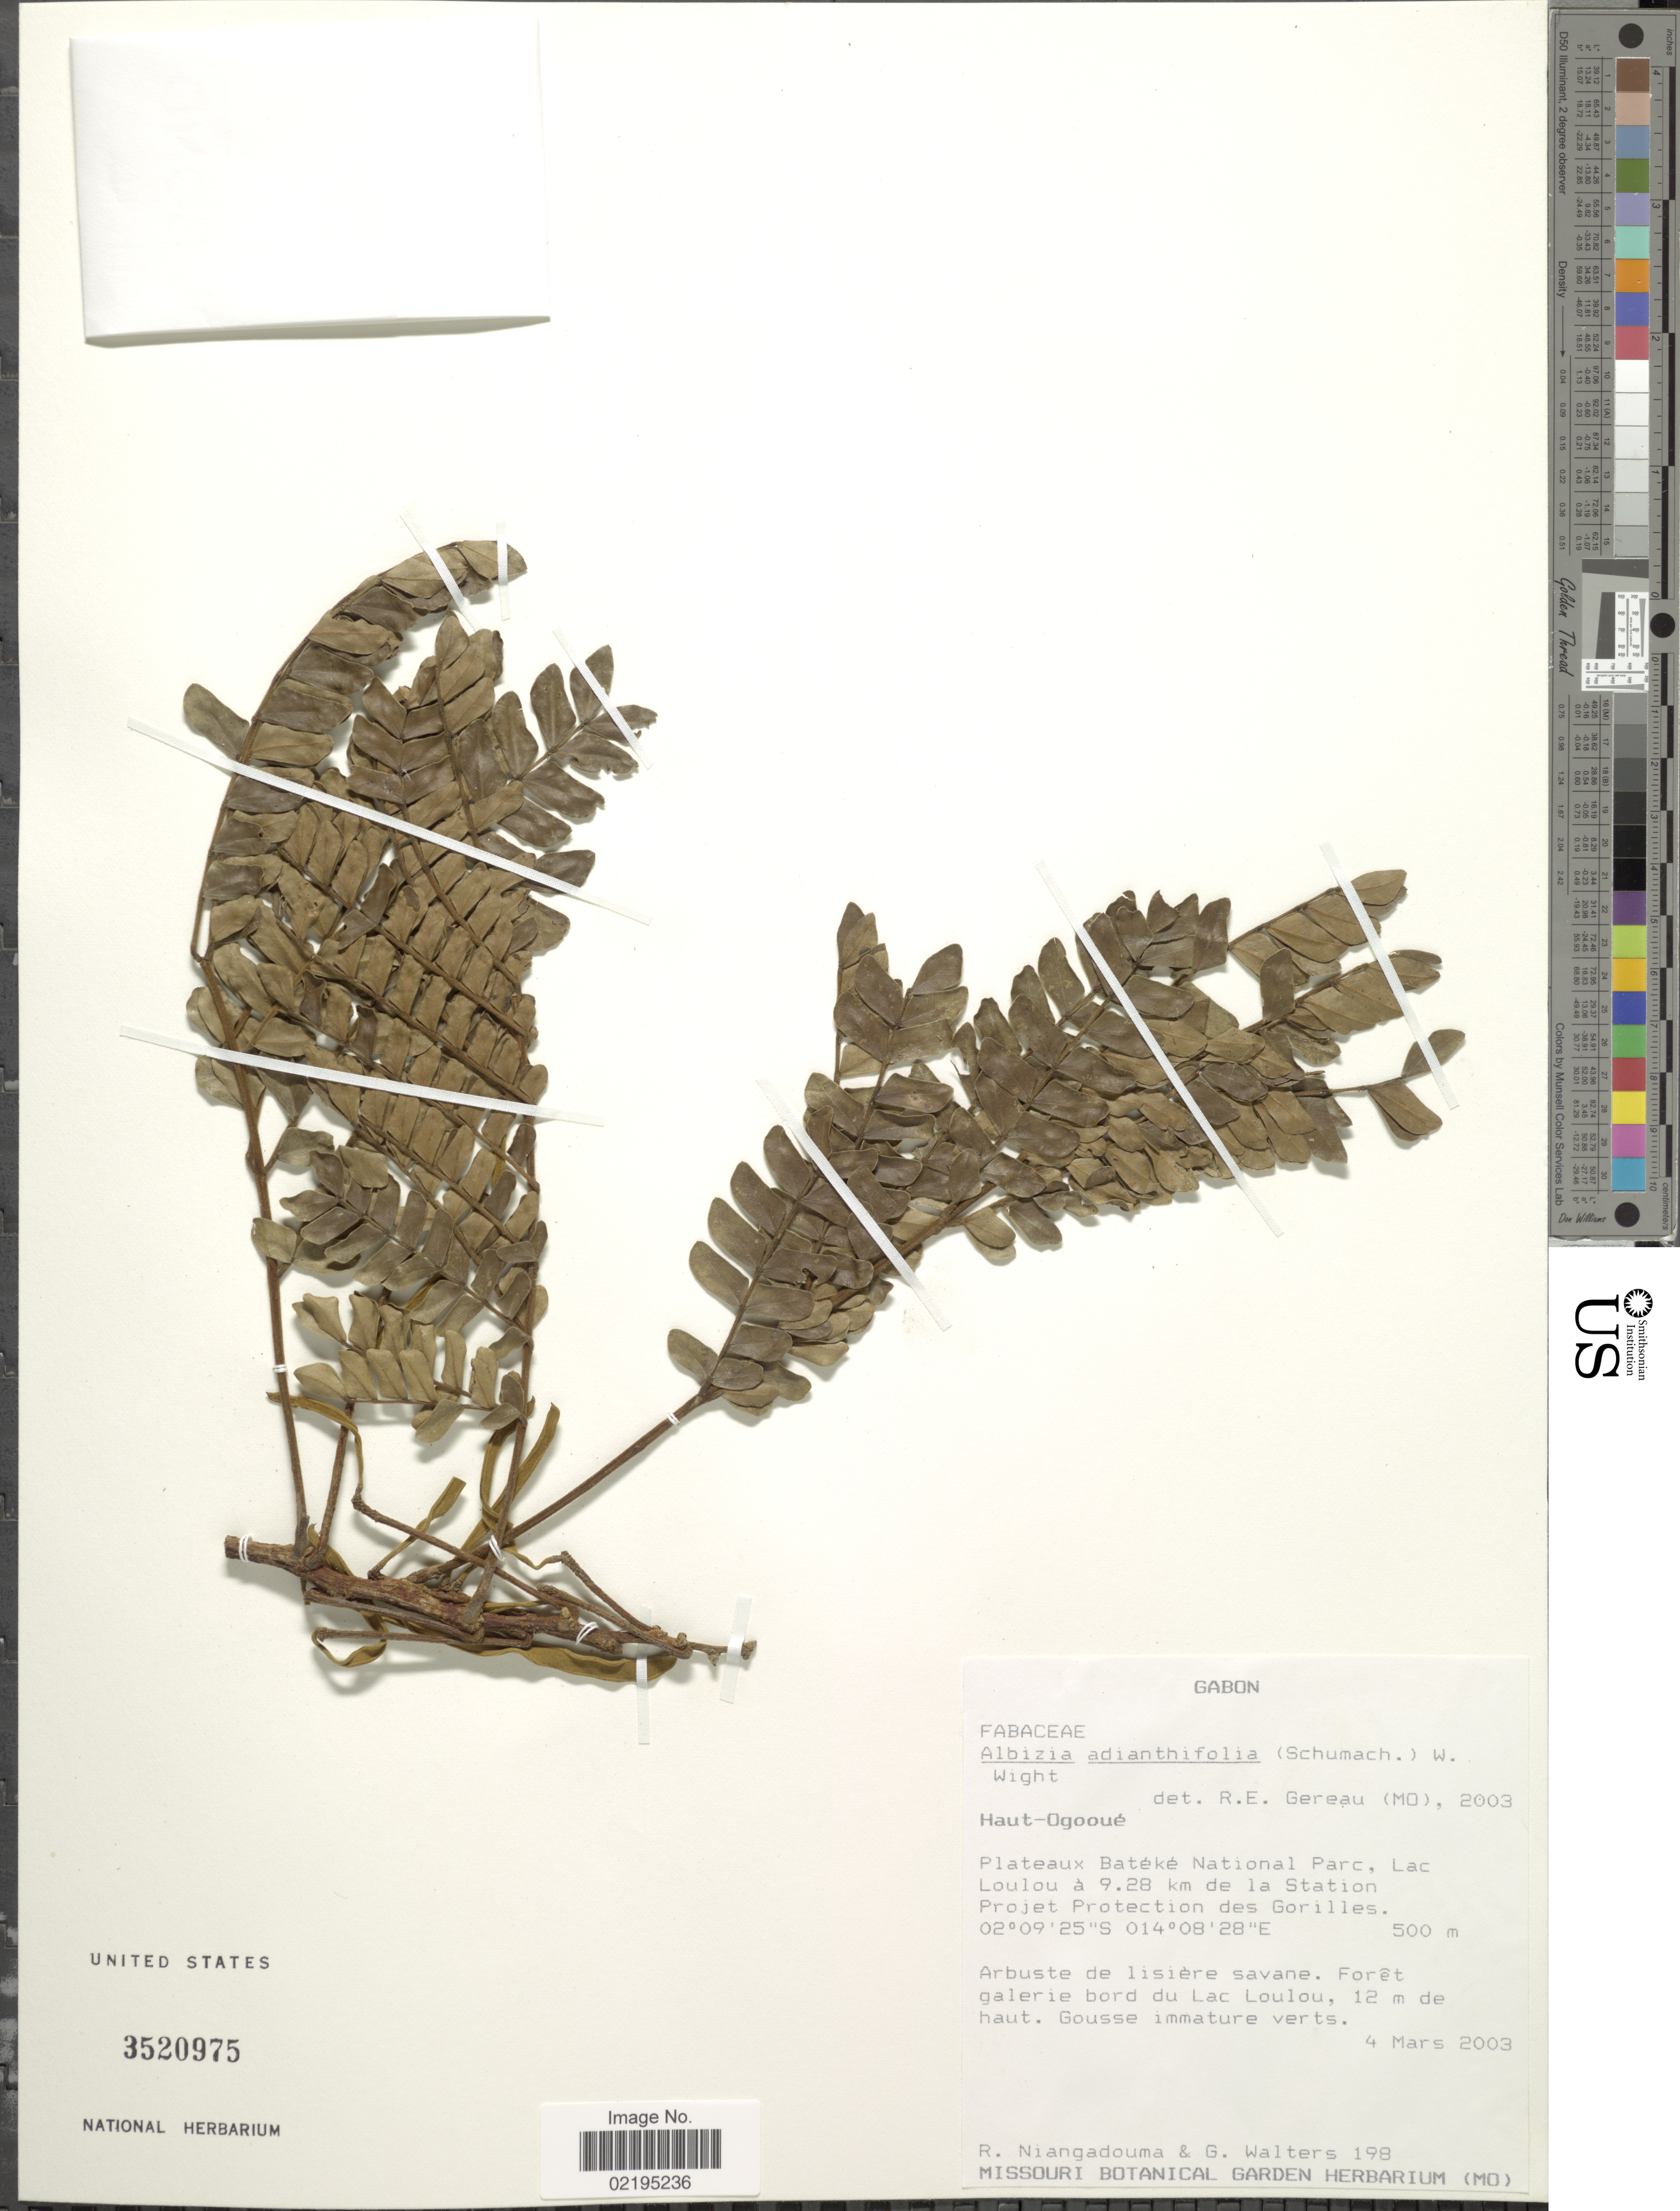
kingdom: Plantae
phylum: Tracheophyta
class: Magnoliopsida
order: Fabales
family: Fabaceae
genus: Albizia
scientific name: Albizia adianthifolia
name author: (Schumach.) W. Wight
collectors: R. Niangadouma & G. Walters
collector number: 198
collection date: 2003-03-04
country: Gabon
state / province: Haut-Ogooue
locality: Plateaux Bateke National Parc, Lac Loulou a 9.28 km de la Station Project Protection des Gorilles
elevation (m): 500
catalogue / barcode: US 3520975